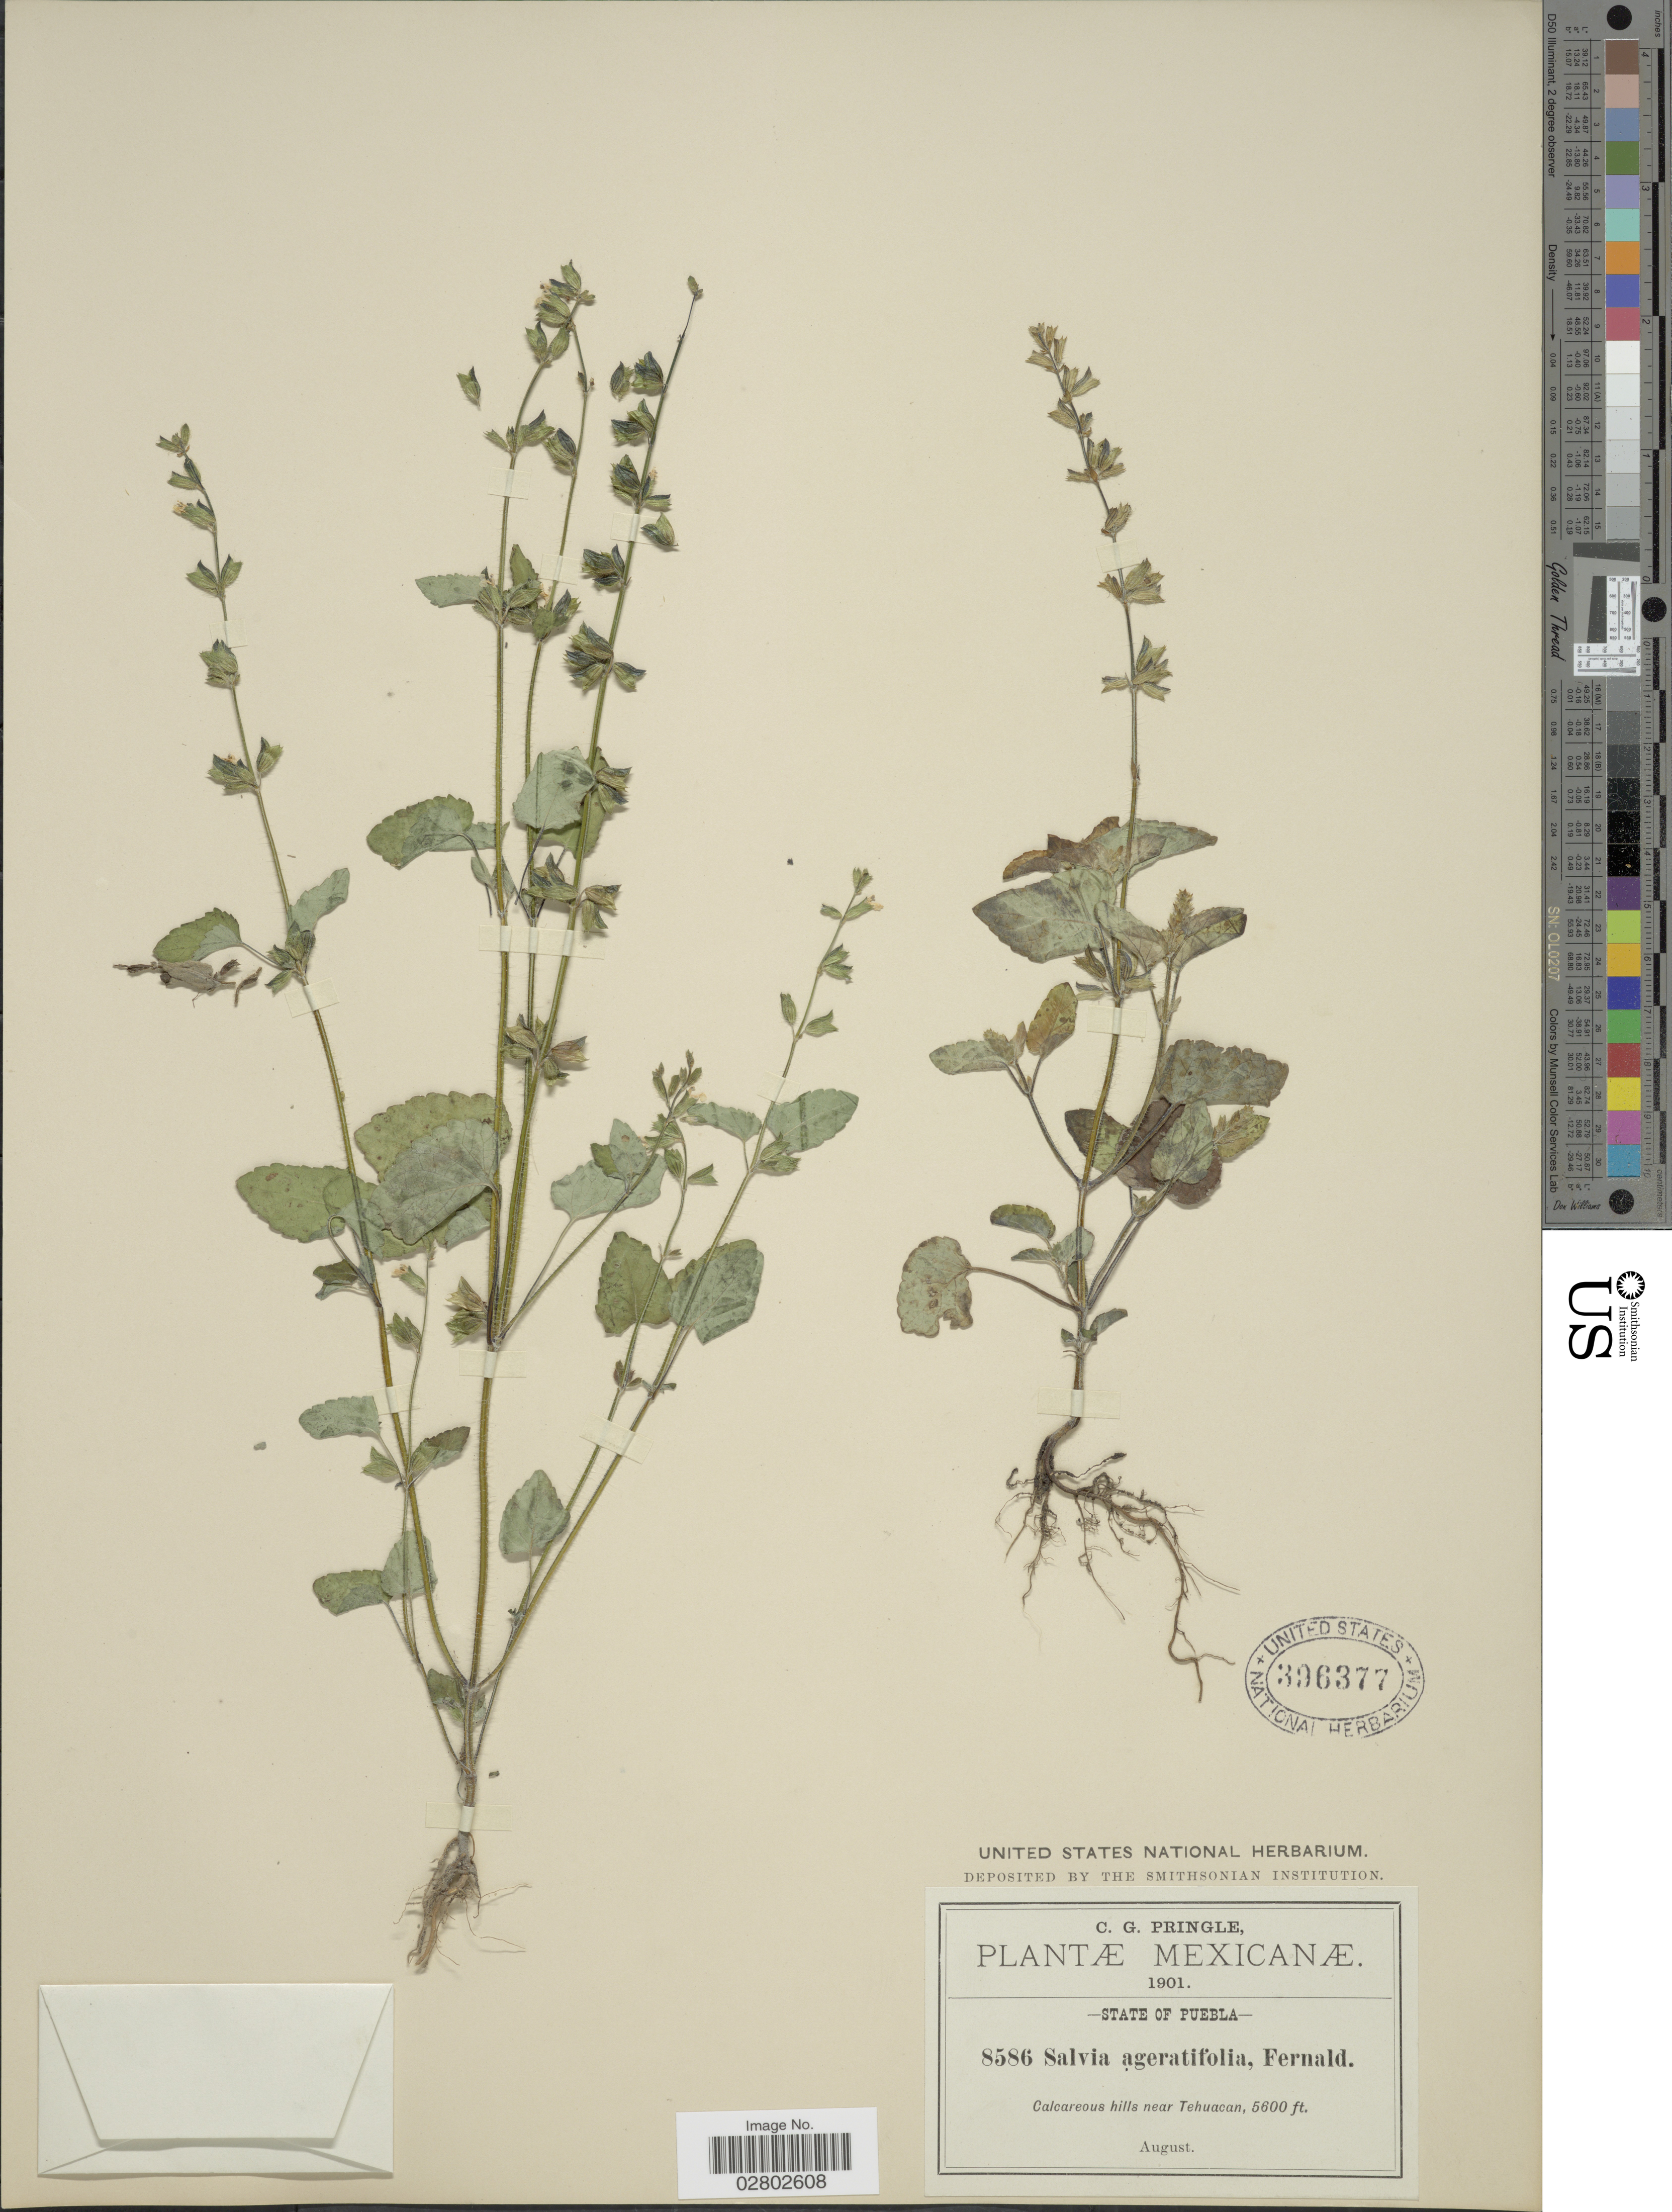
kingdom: Plantae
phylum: Tracheophyta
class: Magnoliopsida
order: Lamiales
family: Lamiaceae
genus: Salvia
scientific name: Salvia podadena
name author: Briq.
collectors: C. G. Pringle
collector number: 8586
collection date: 1901-08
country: Mexico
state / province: Puebla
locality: Calcareous hills near Tehuacan.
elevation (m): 1707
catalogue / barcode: US 396377